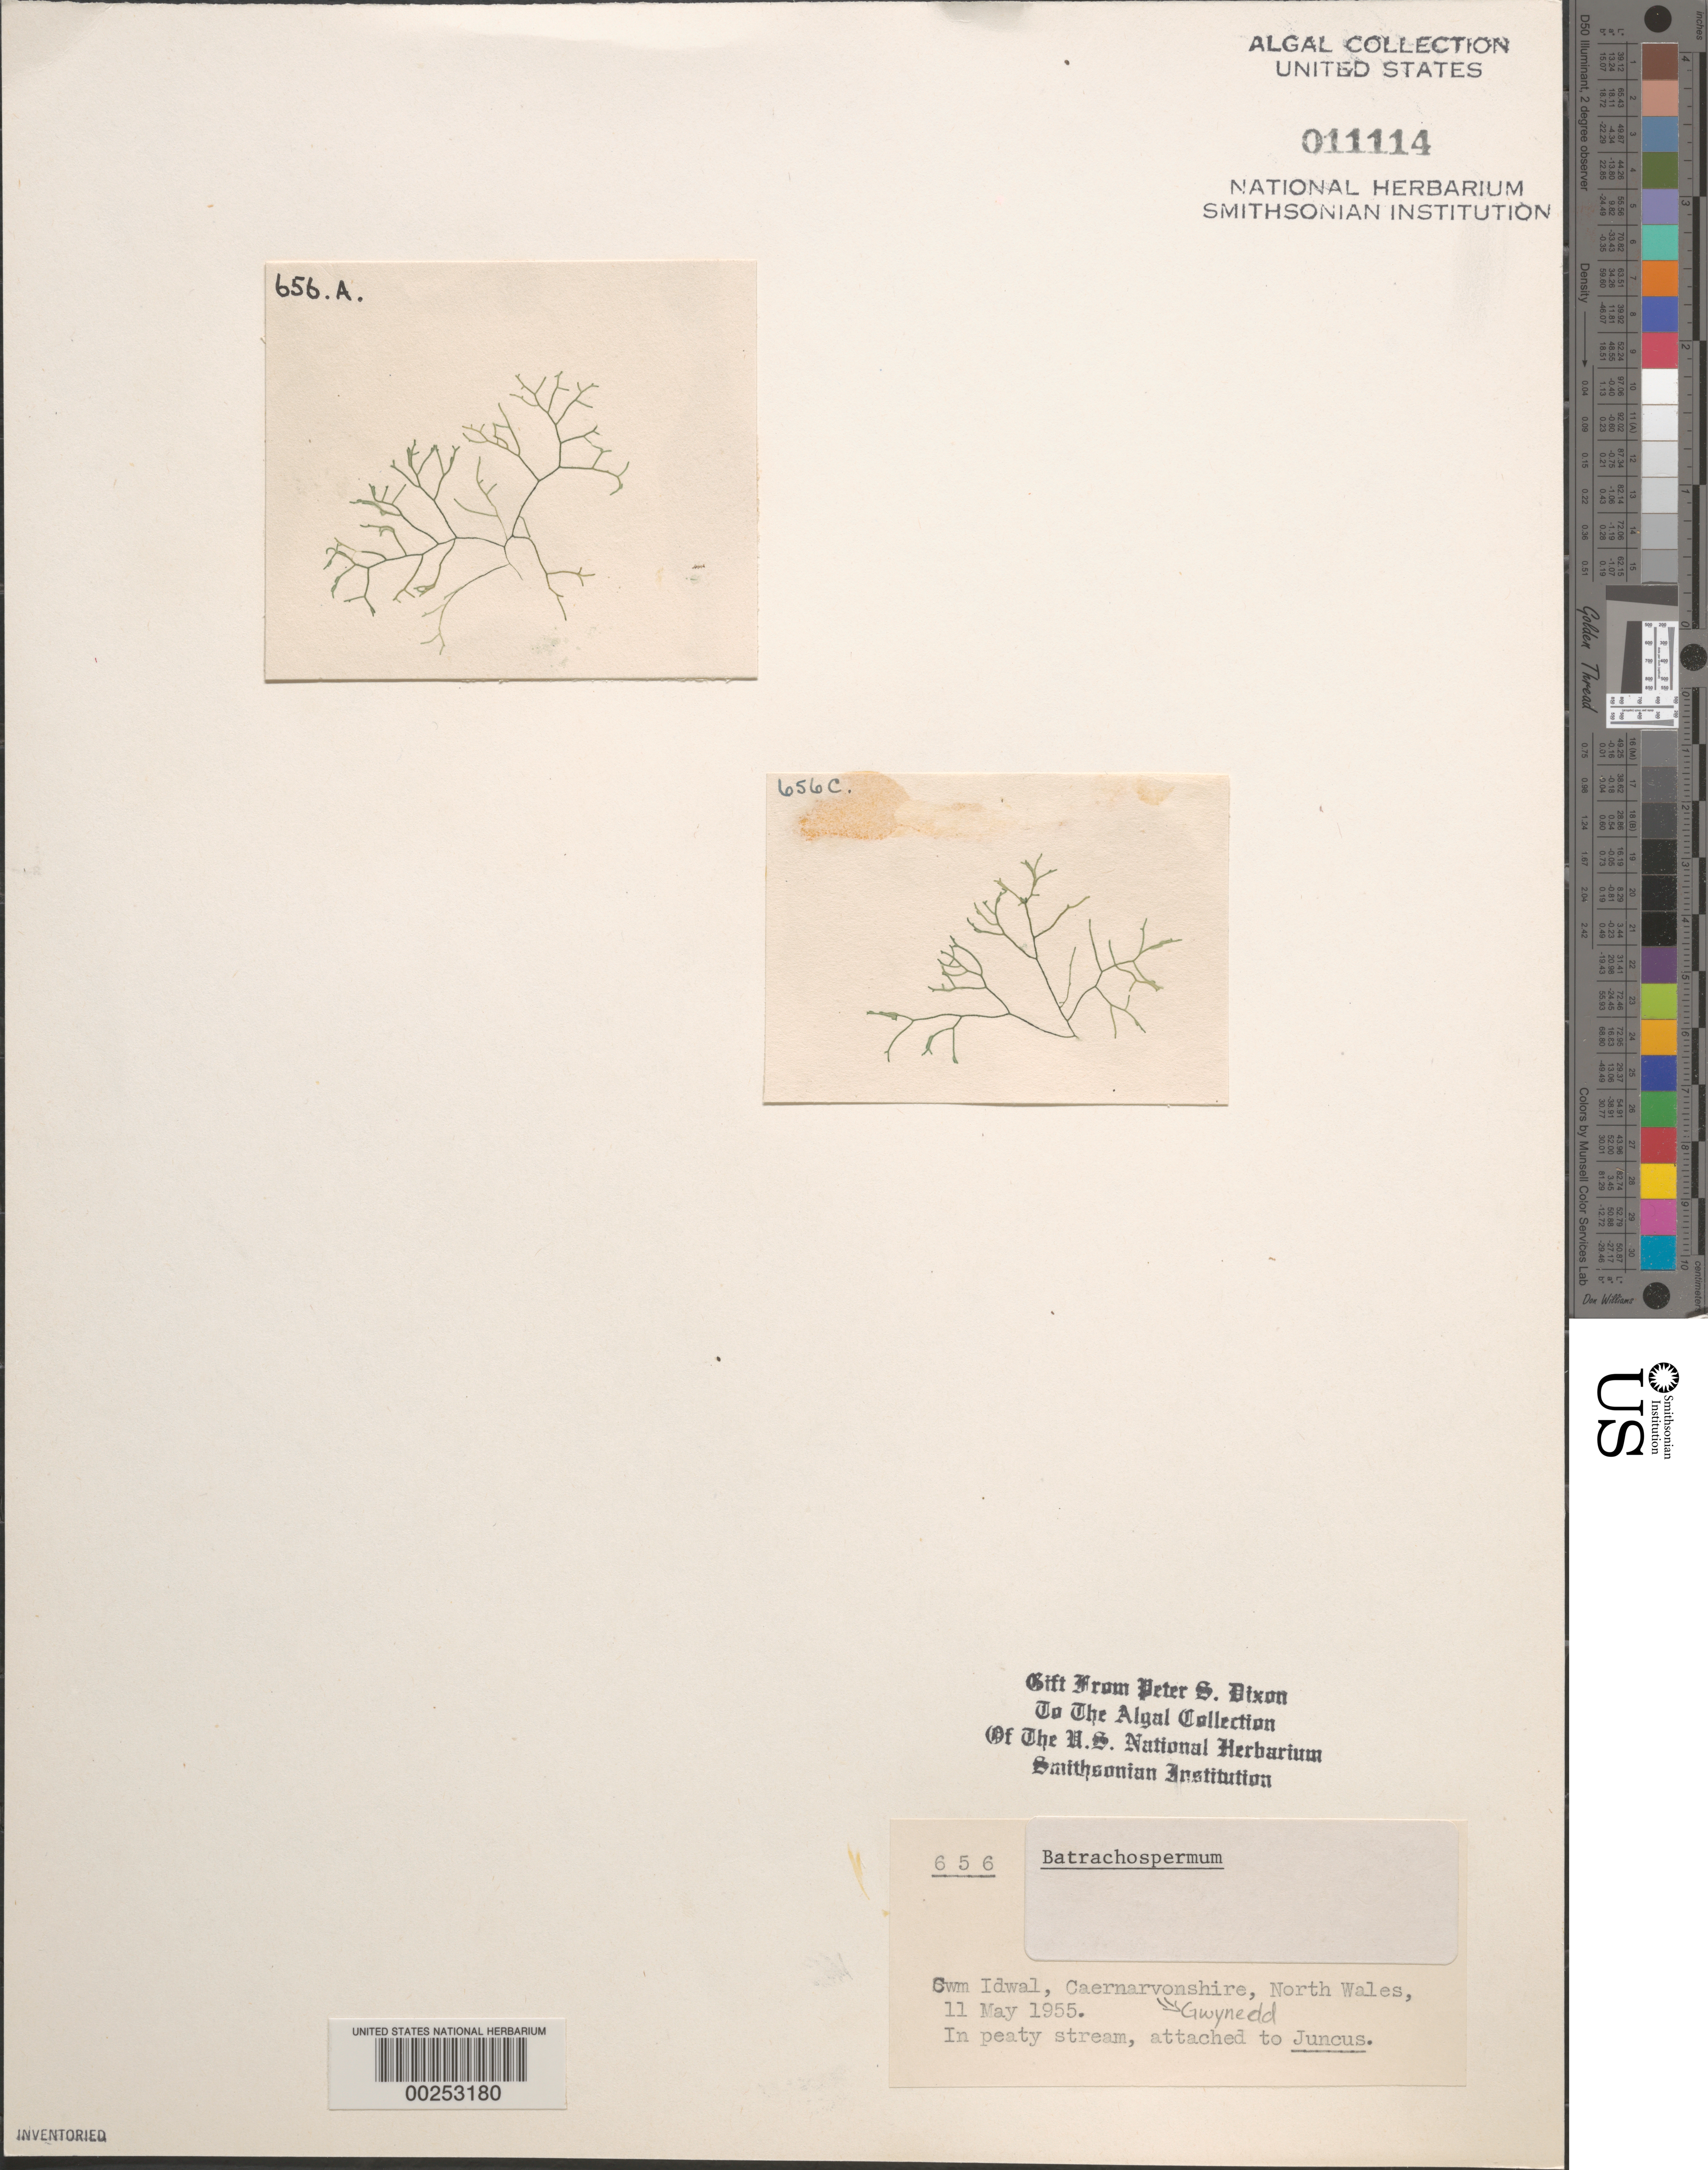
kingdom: Plantae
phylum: Rhodophyta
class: Florideophyceae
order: Batrachospermales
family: Batrachospermaceae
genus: Batrachospermum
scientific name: Batrachospermum sp.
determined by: Dixon, P. S.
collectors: P. S. Dixon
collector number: PSD 656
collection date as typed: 11 May 1955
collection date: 1955-05-11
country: United Kingdom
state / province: Wales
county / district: Gwynedd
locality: Cwm Idwal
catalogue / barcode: US 11114